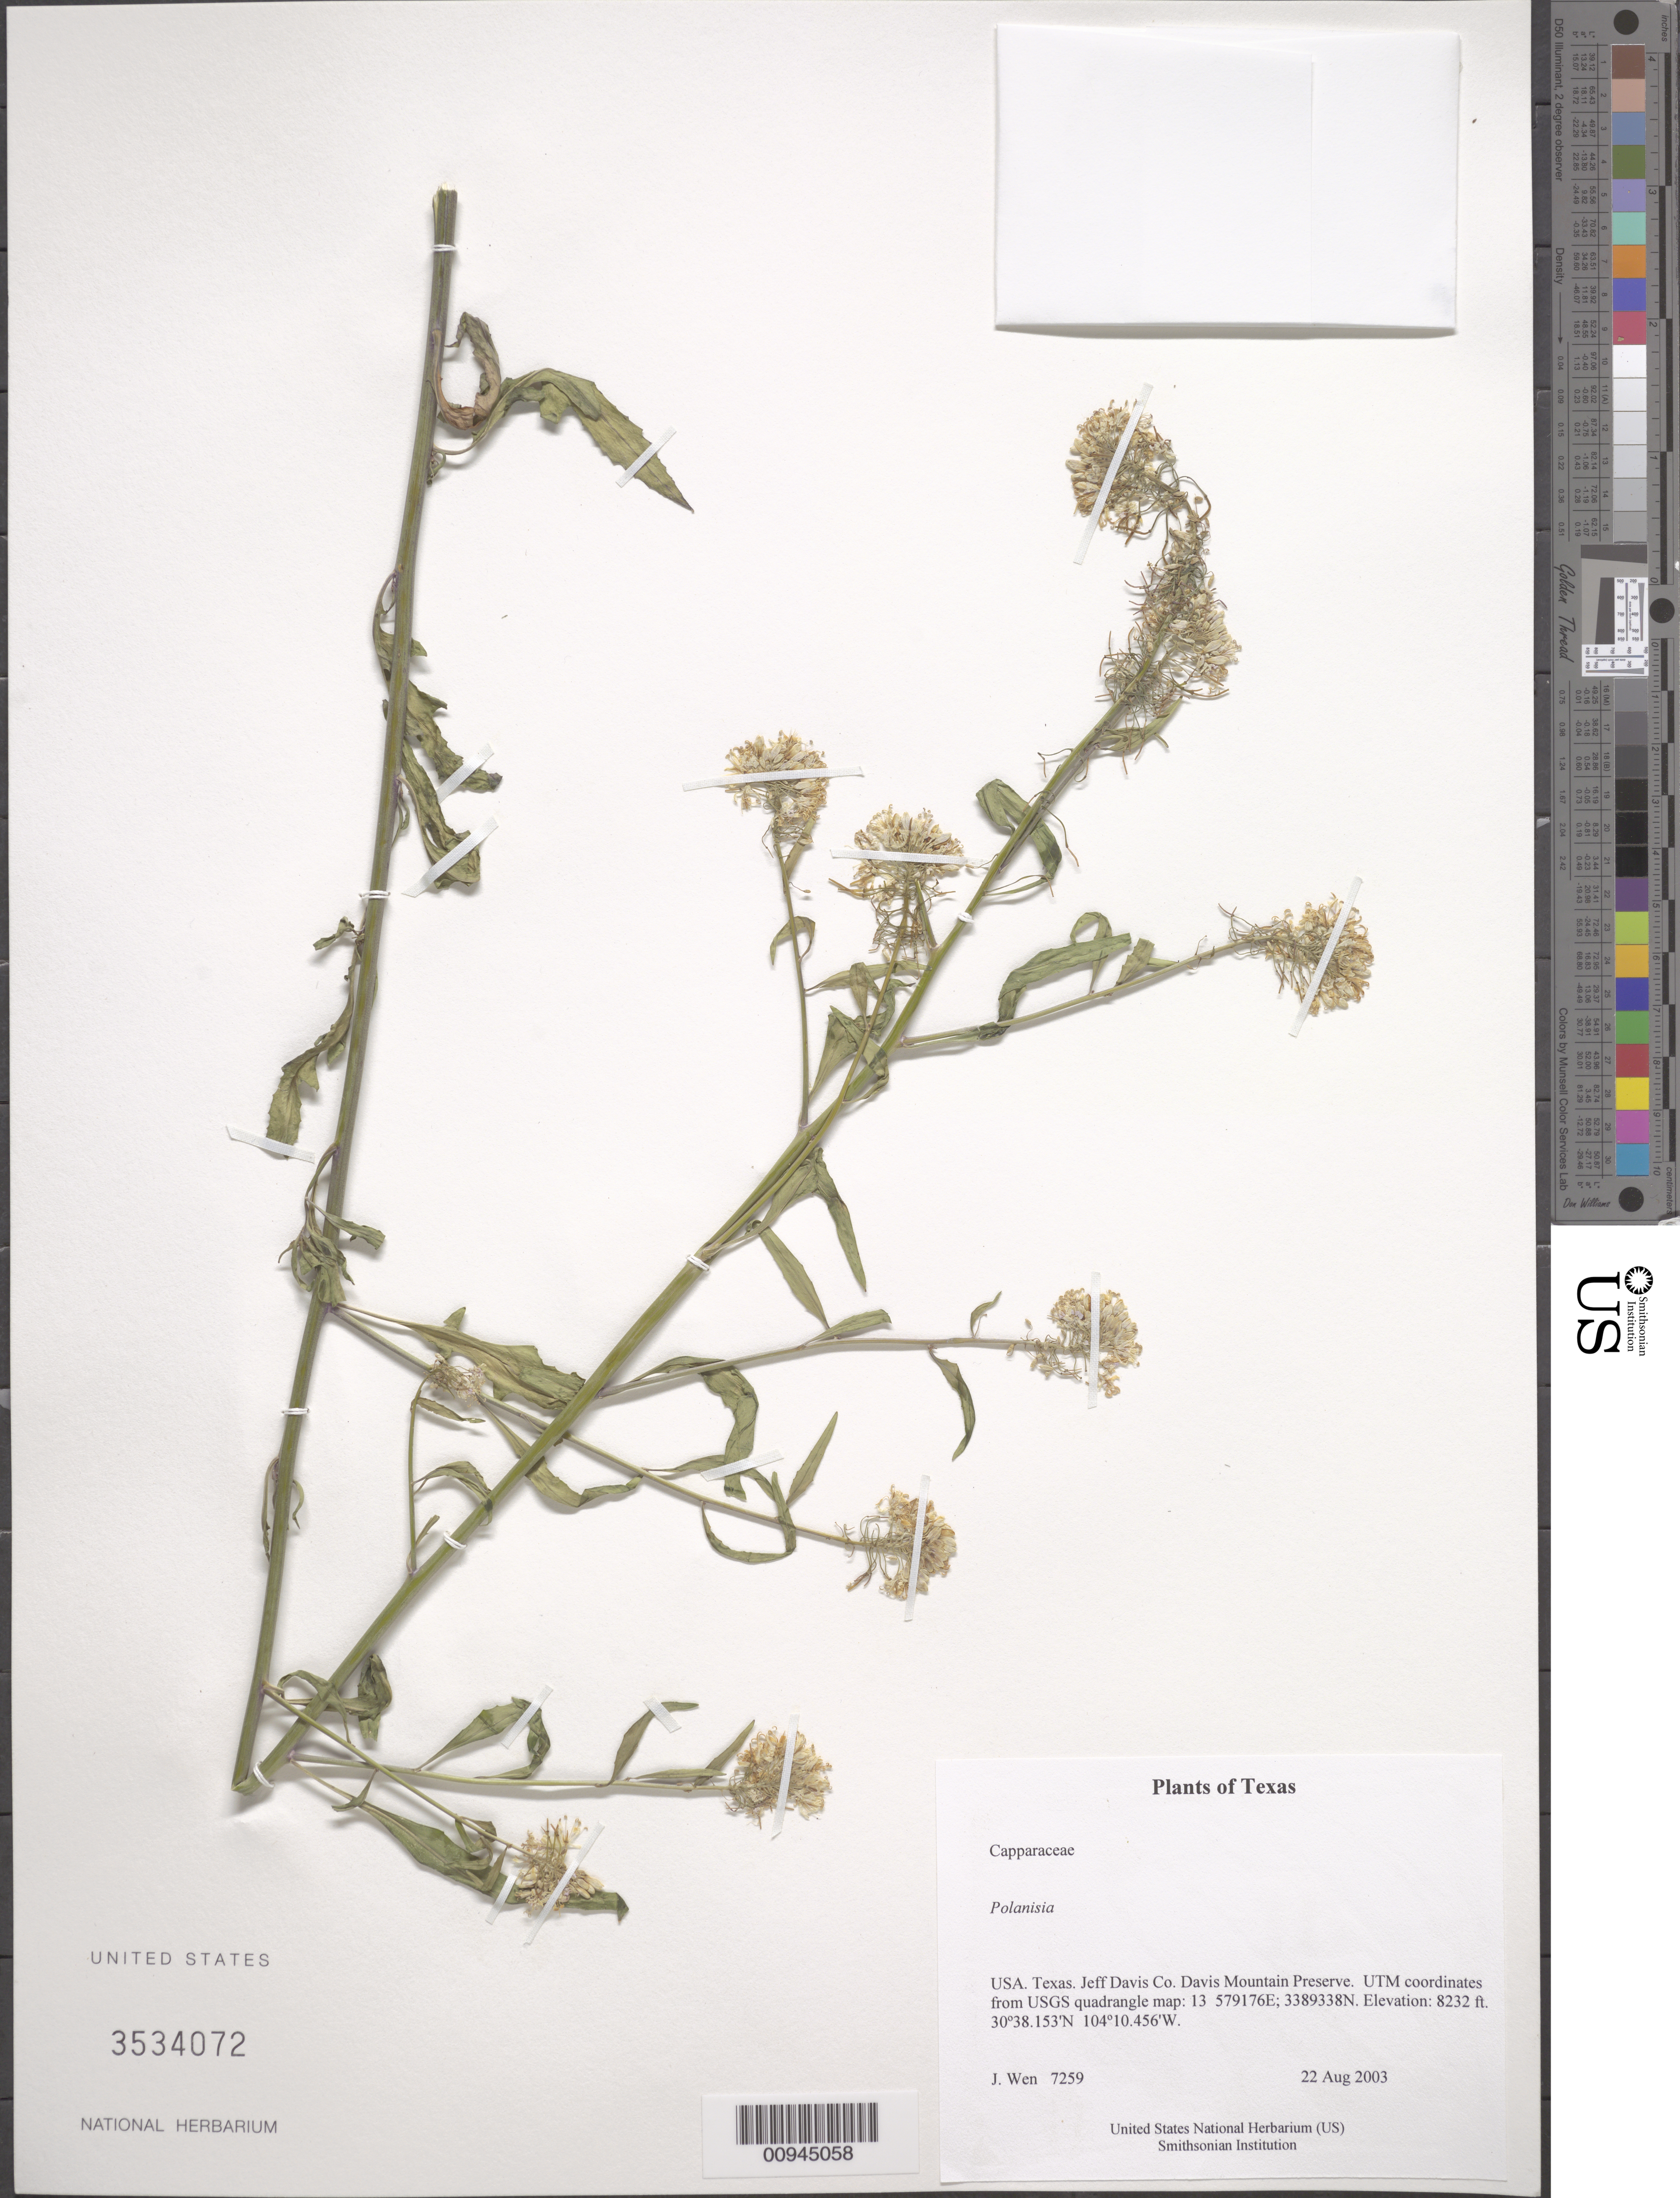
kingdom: Plantae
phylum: Tracheophyta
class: Magnoliopsida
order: Brassicales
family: Cleomaceae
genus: Polanisia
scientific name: Polanisia sp.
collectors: J. Wen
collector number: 7259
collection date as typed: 22 Aug 2003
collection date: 2003-08-22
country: United States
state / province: Texas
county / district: Jeff Davis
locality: Davis Mountain Preserve. UTM coordinates from USGS quadrangle map: 13 579176E; 3389338N.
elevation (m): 2509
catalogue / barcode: US 3534072